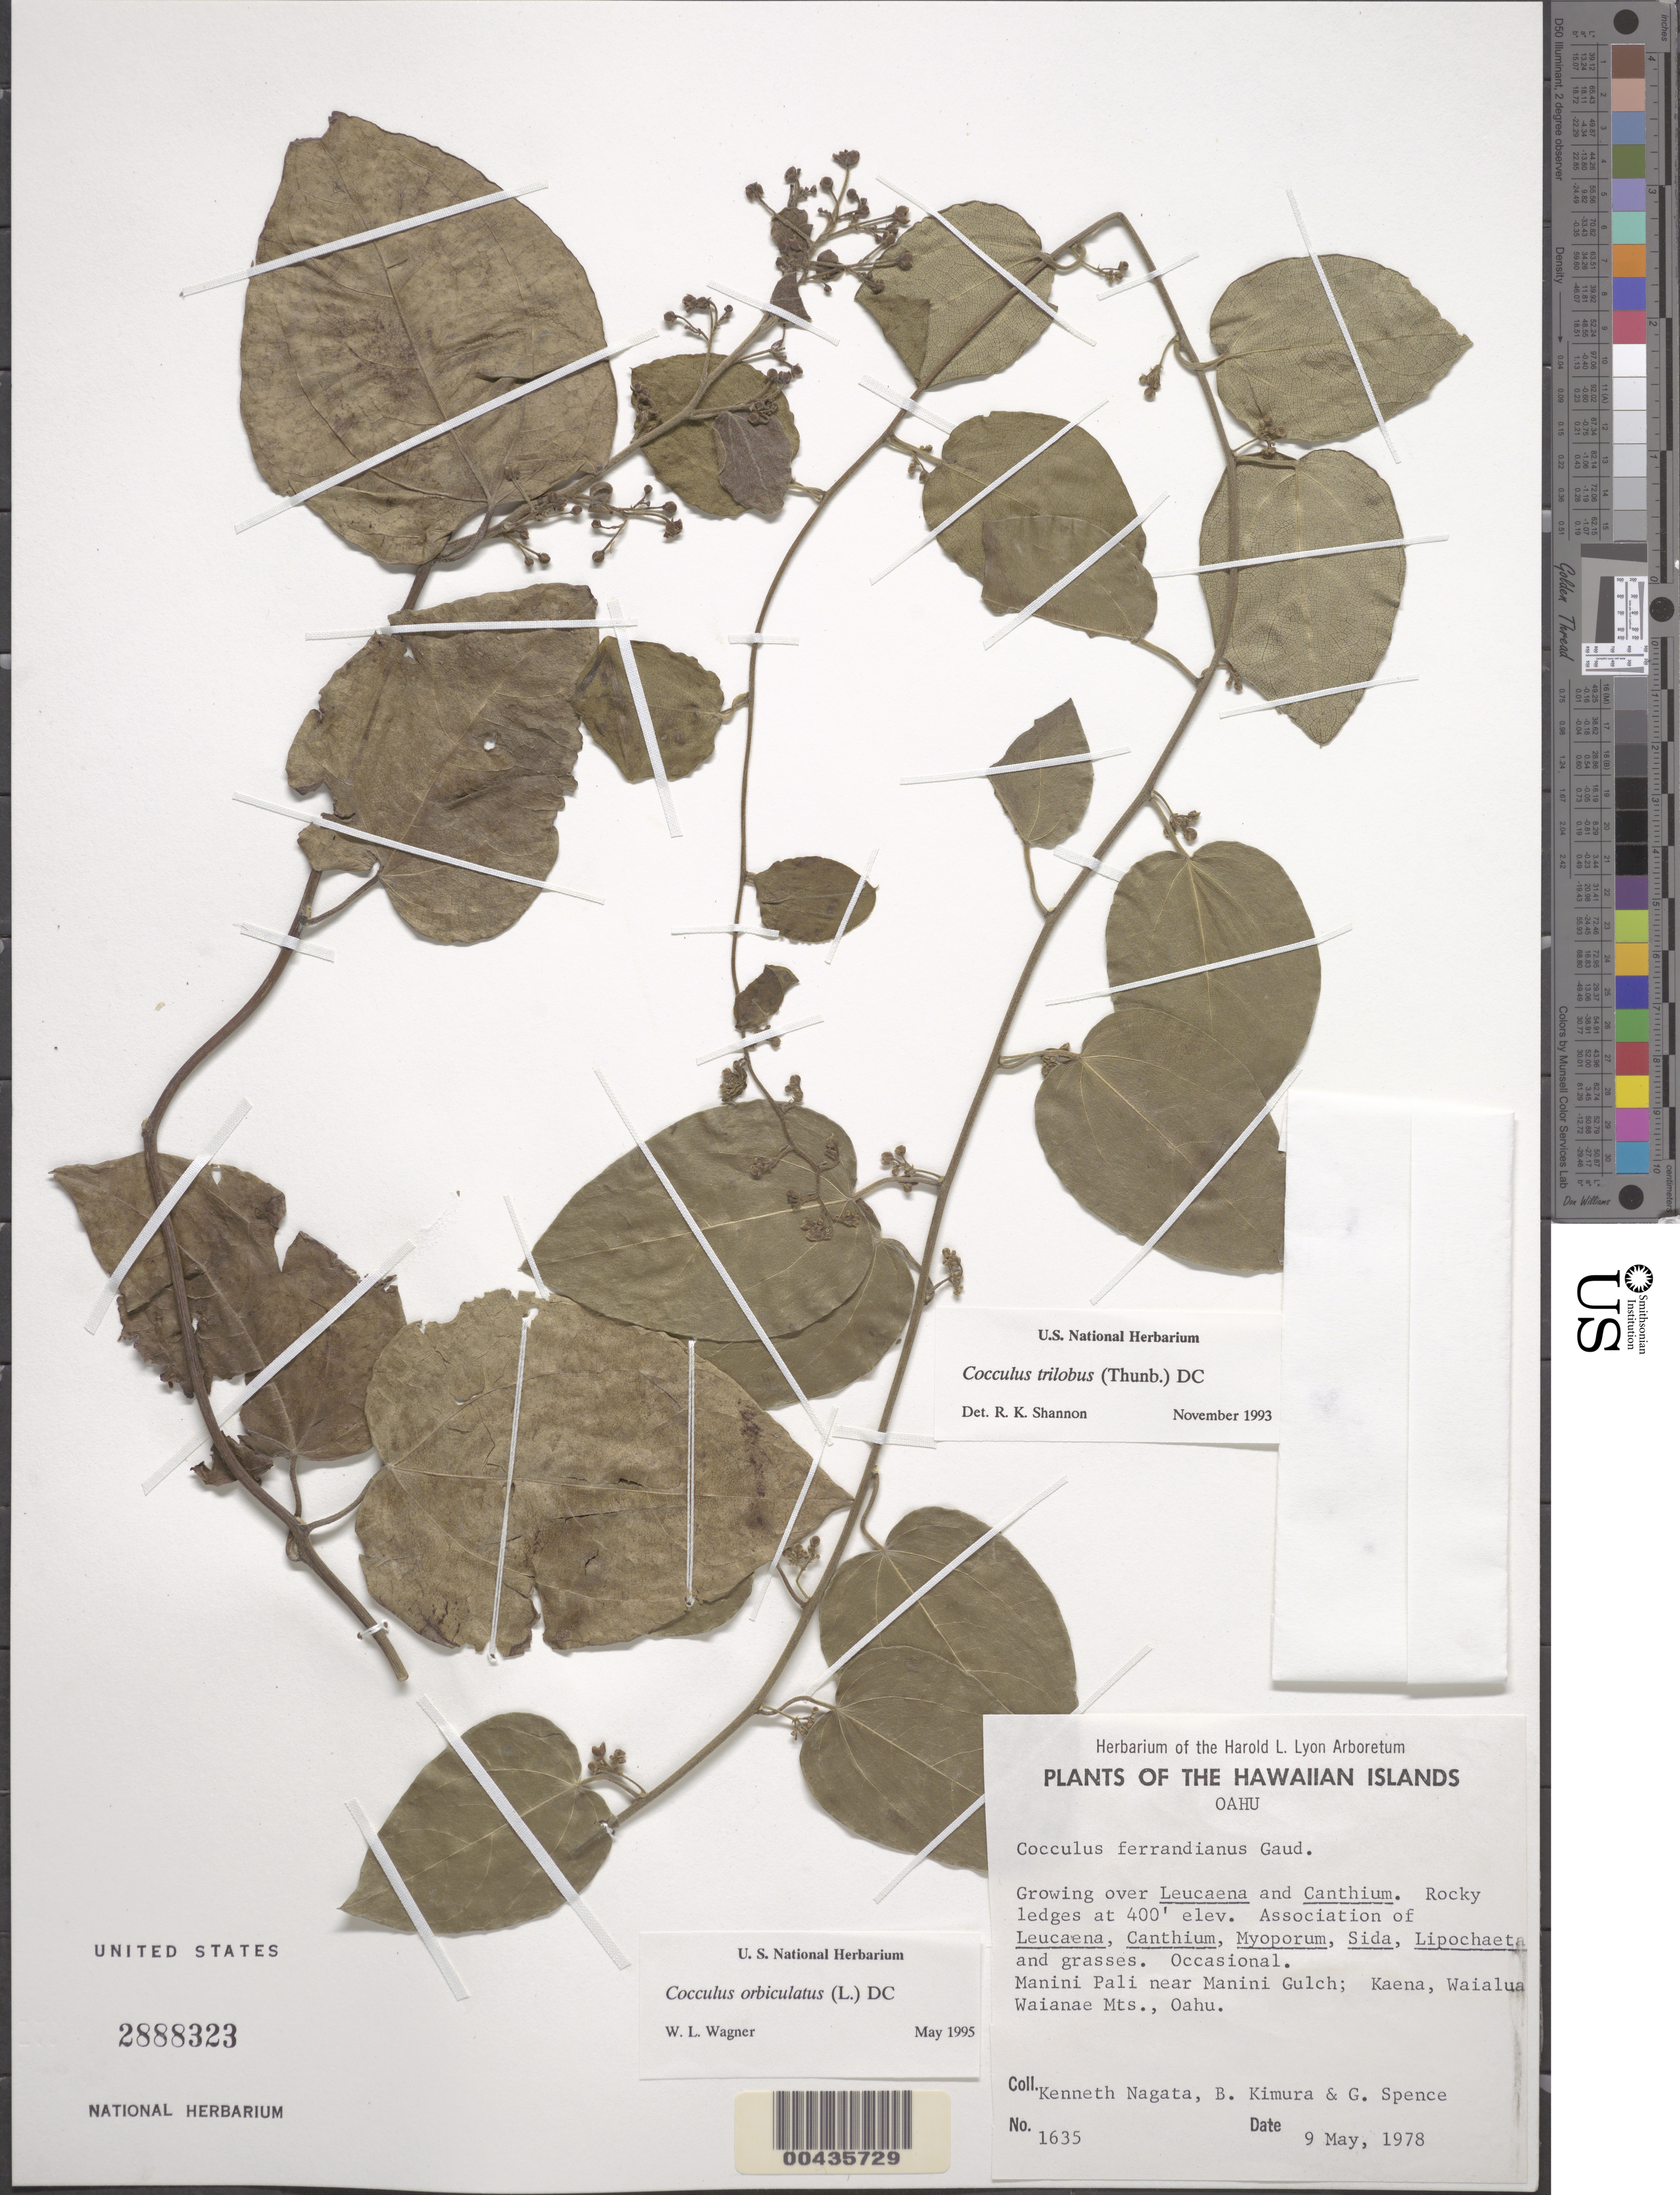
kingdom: Plantae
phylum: Tracheophyta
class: Magnoliopsida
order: Ranunculales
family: Menispermaceae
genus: Cocculus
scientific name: Cocculus orbiculatus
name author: (L.) DC.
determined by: Wagner, W. L., (BOT), Smithsonian Institution - National Museum of Natural History (UNITED STATES)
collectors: K. Nagata, B. Kimura & G. Spence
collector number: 1635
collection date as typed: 9 May 1978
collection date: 1978-05-09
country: United States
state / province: Hawaii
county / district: Honolulu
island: Oahu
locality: Manini Pali near Manini Gulch; Kaena, Waialua, Waianae Mts.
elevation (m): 122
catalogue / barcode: US 2888323